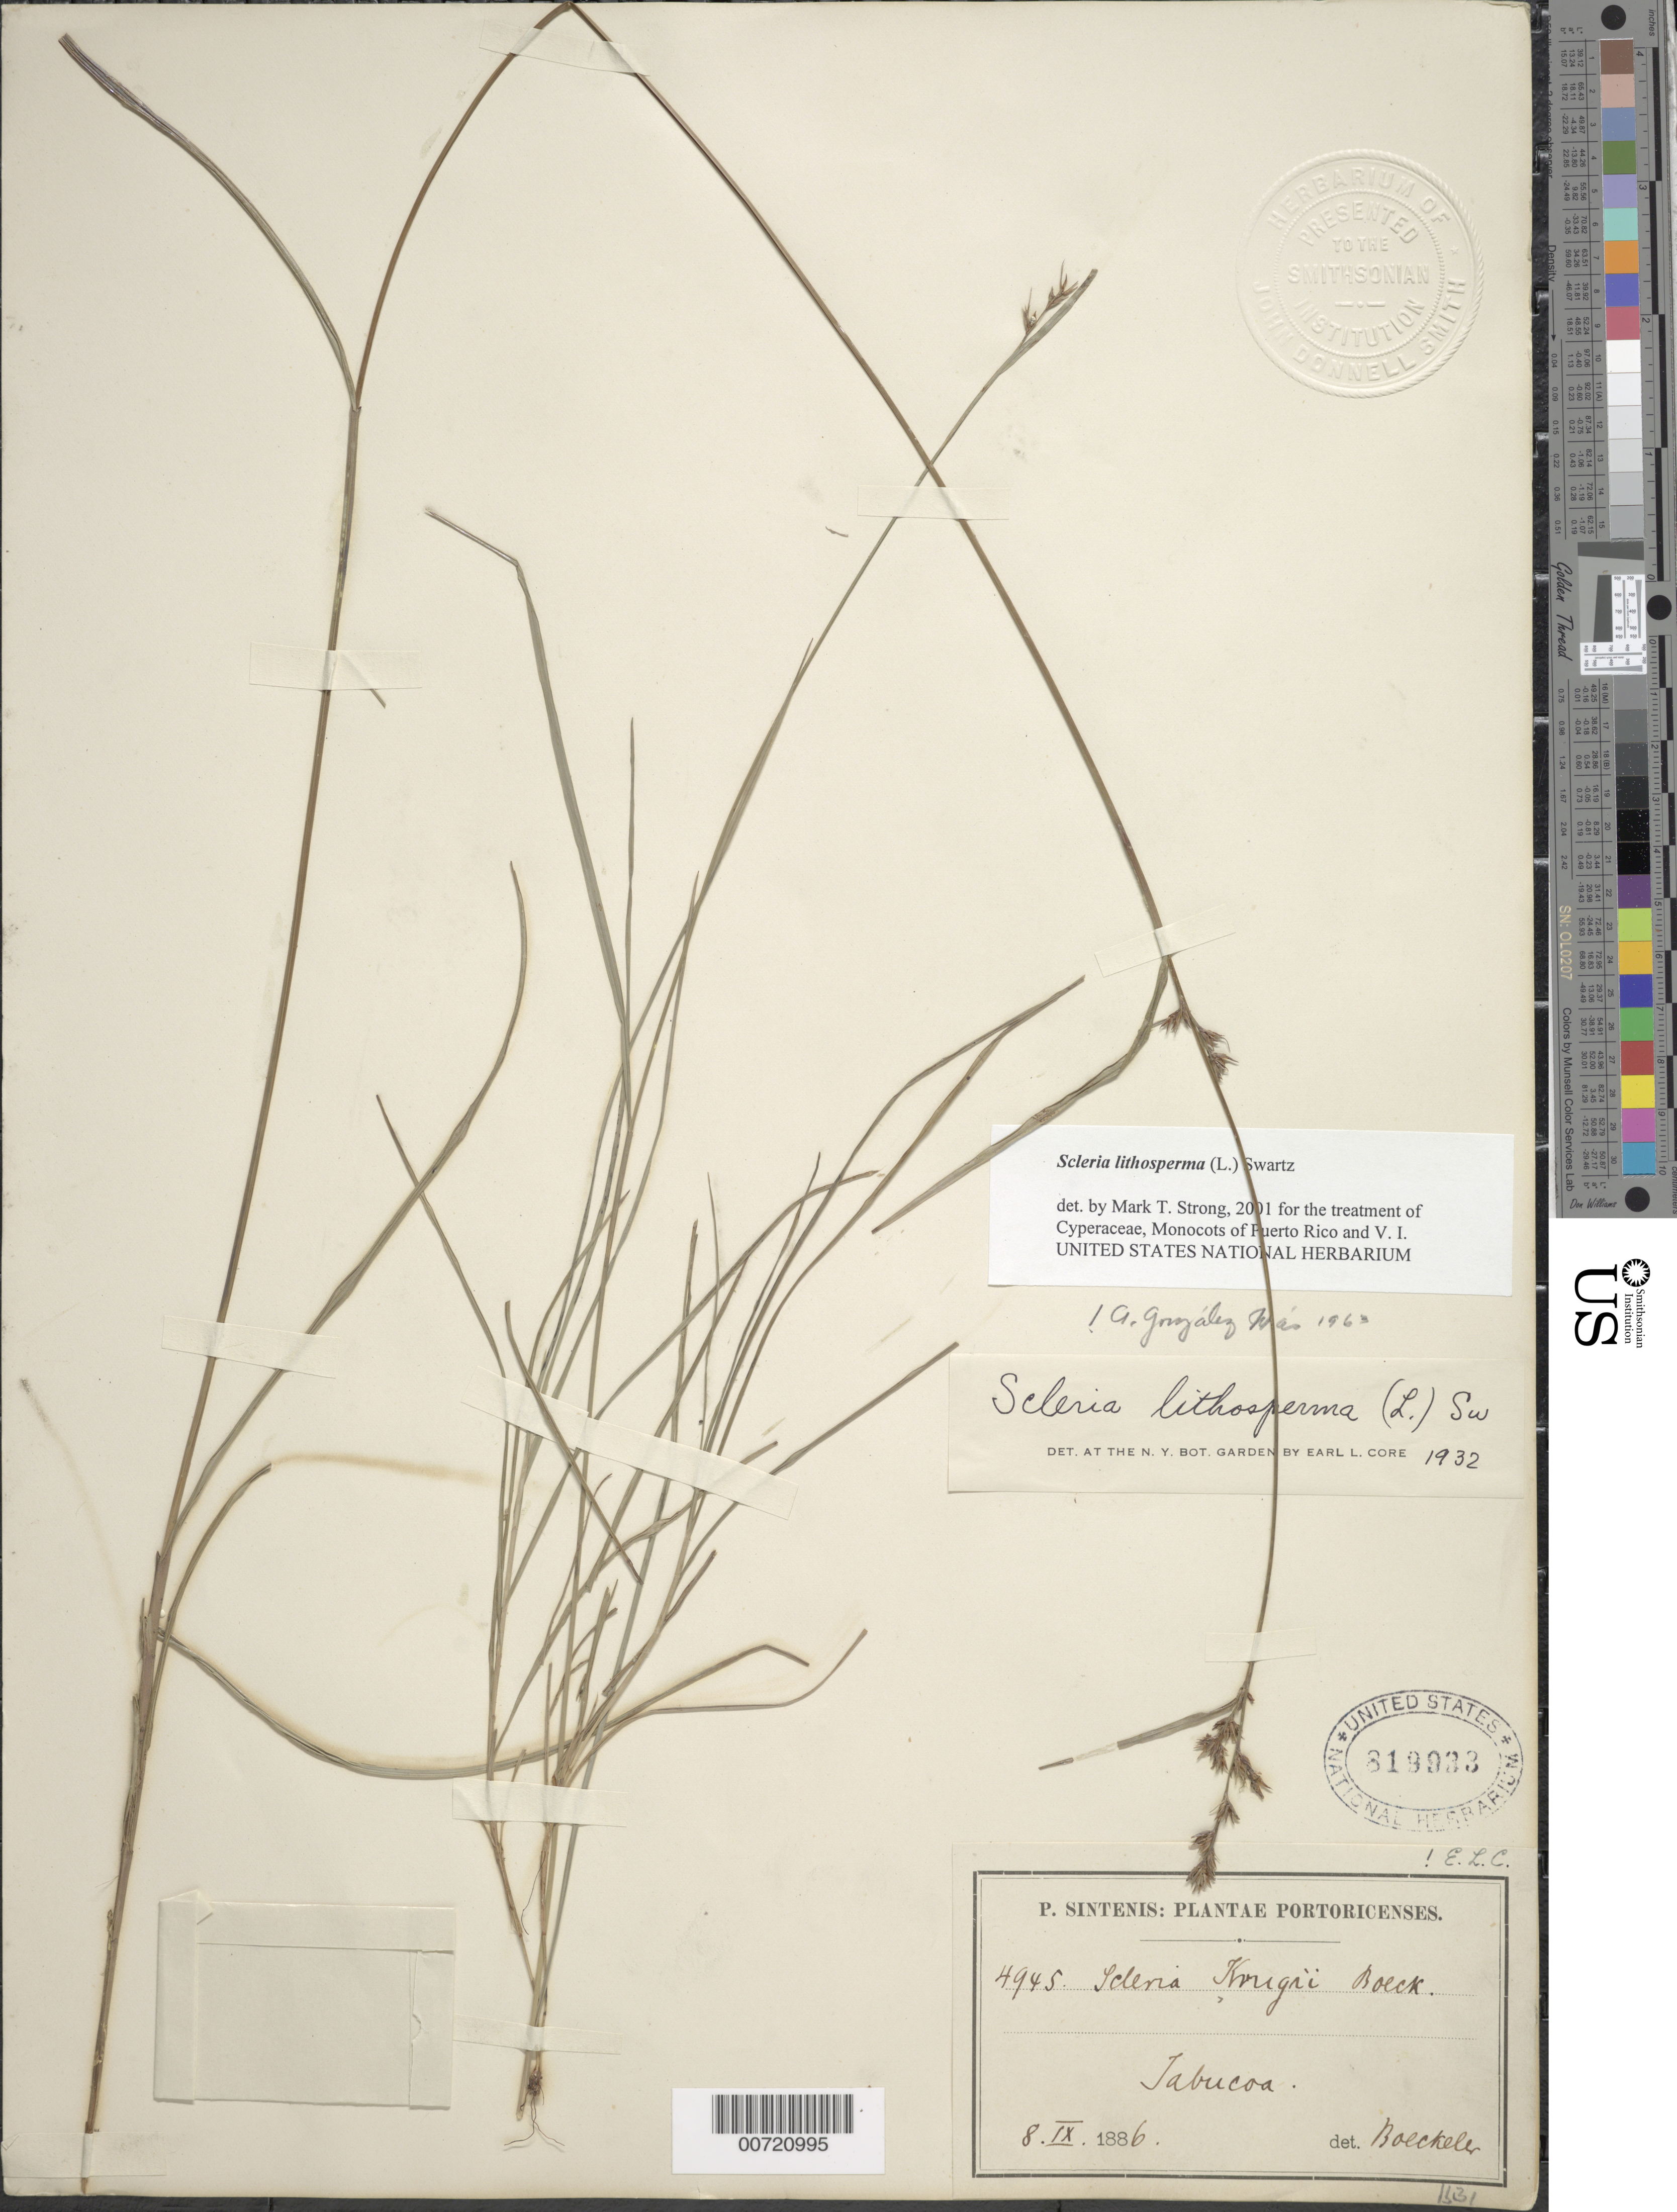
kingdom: Plantae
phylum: Tracheophyta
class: Liliopsida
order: Poales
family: Cyperaceae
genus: Scleria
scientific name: Scleria lithosperma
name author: (L.) Sw.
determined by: Strong, M. T., (US), Smithsonian Institution - National Museum of Natural History (UNITED STATES)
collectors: P. Sintenis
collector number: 4945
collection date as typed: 08 Sep 1886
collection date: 1886-09-08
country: Puerto Rico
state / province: Yabucoa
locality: Yabucoa.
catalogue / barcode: US 819933